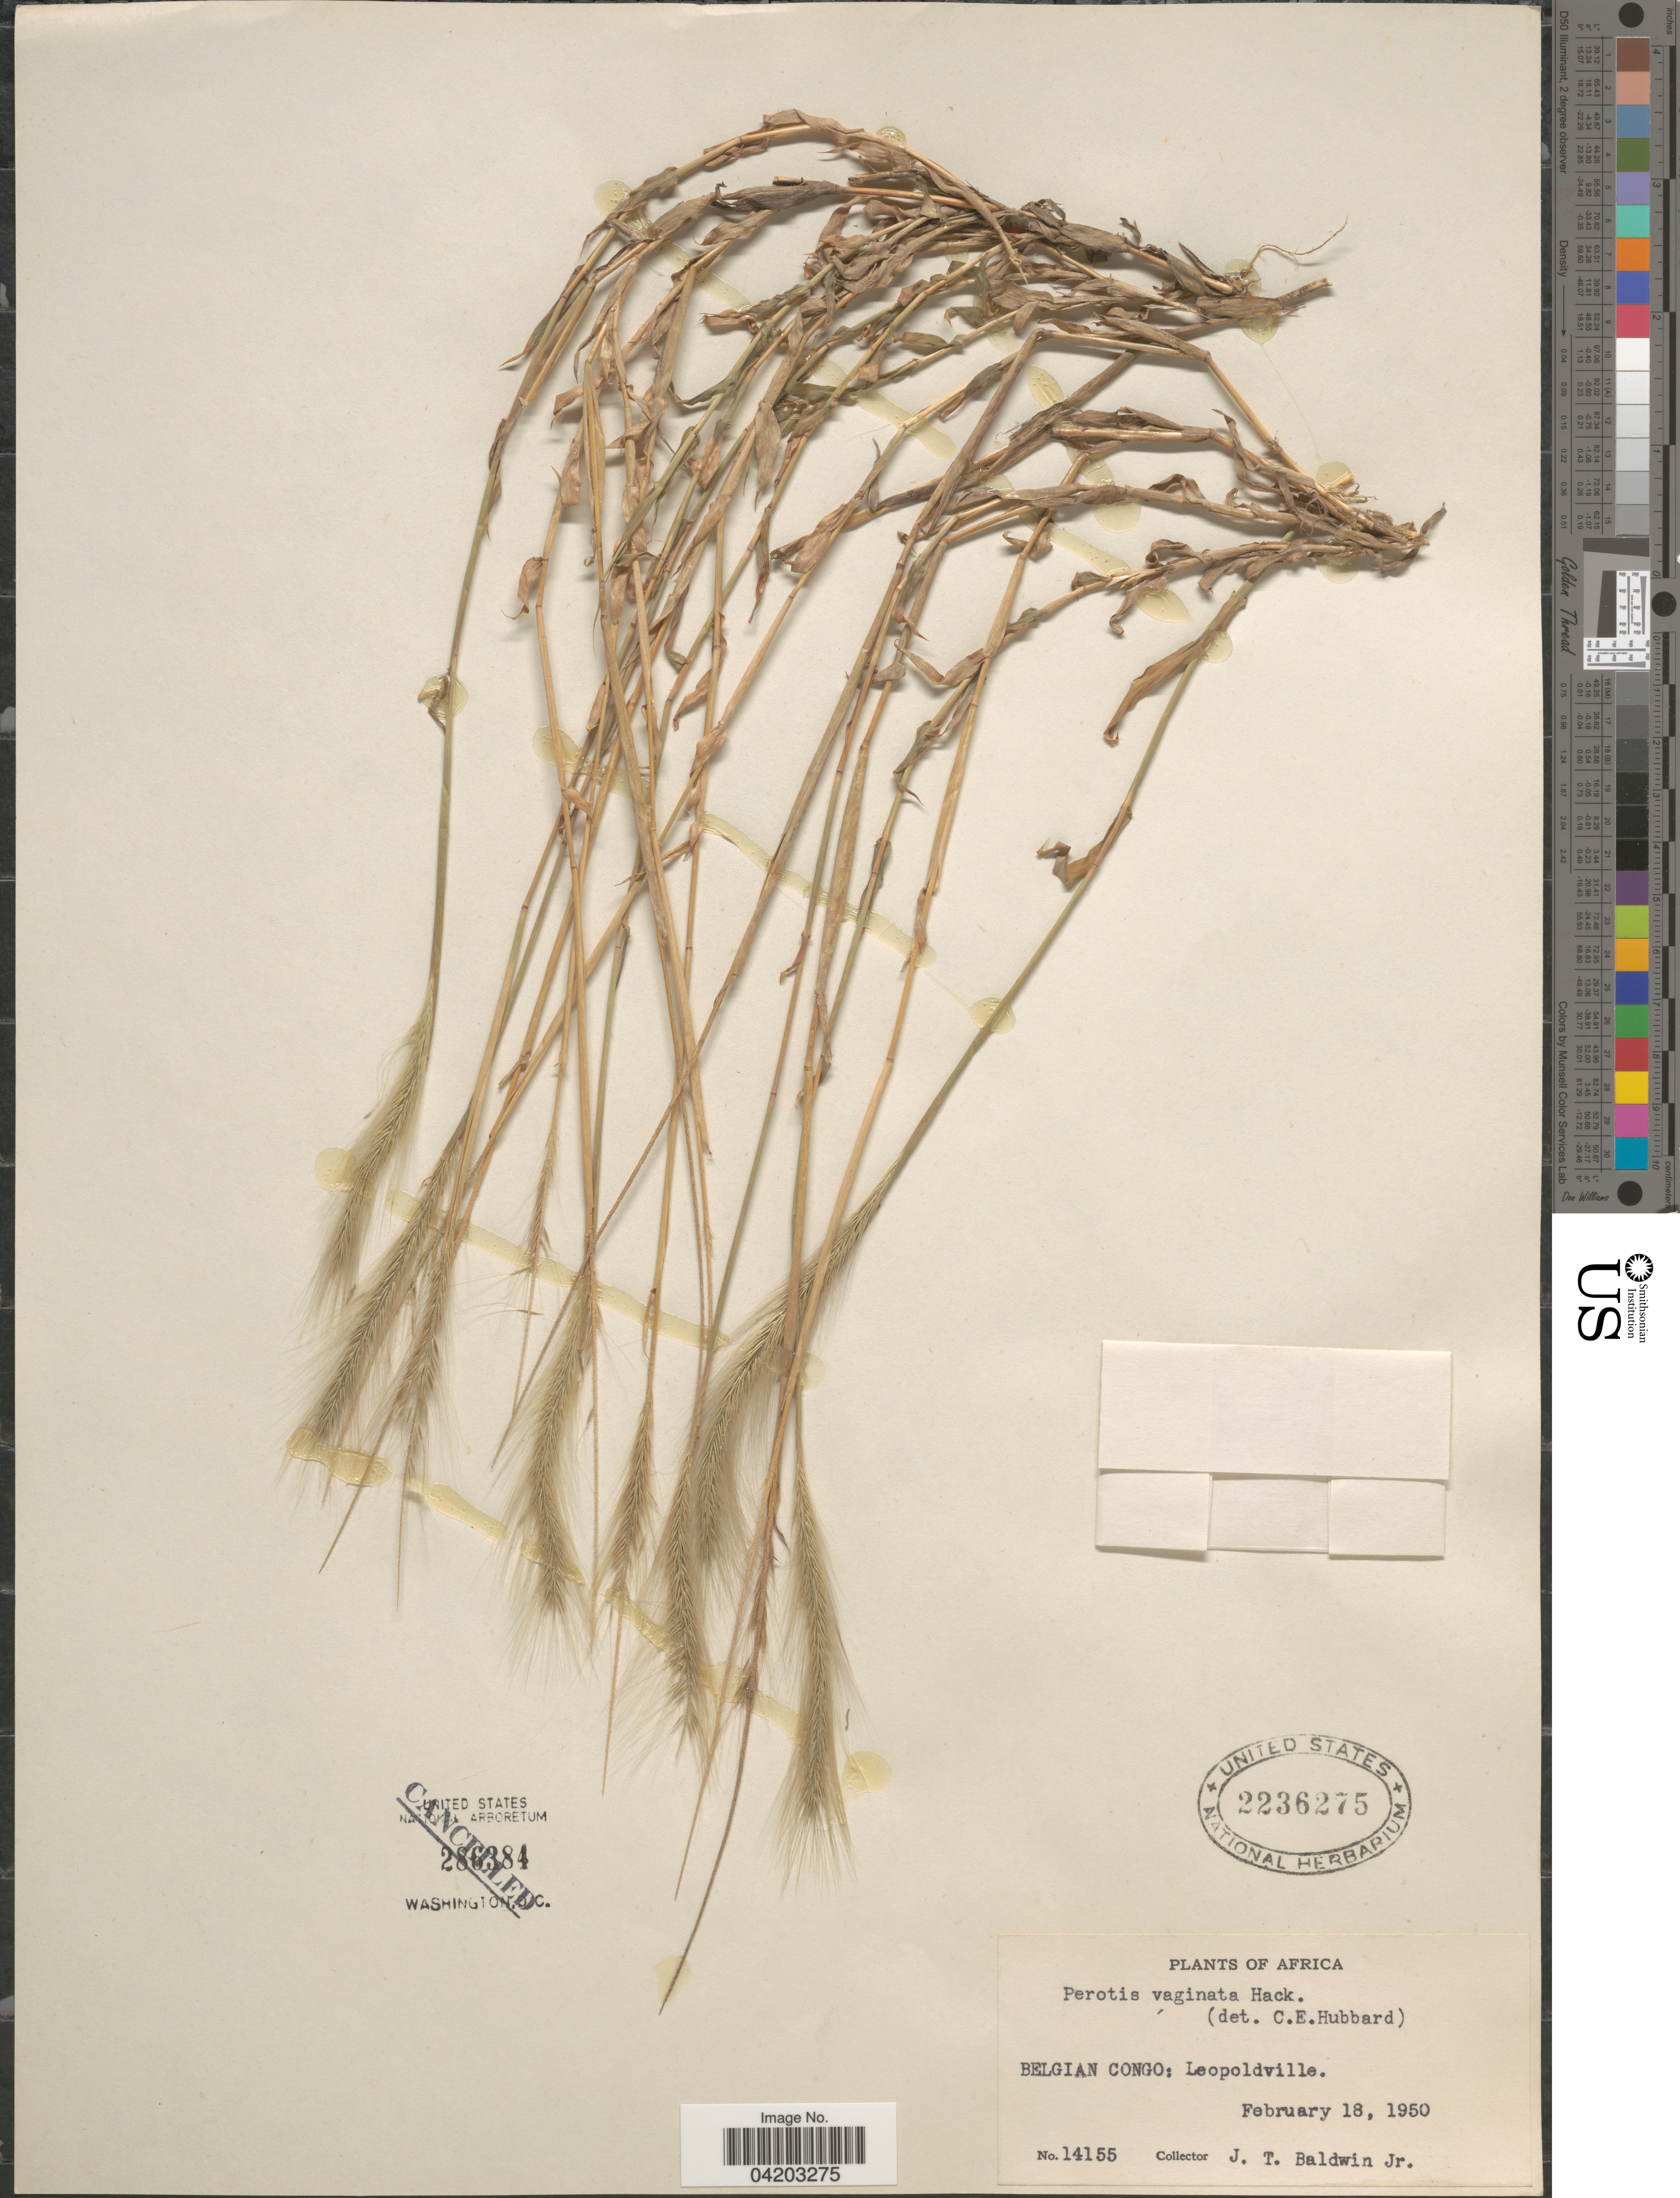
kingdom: Plantae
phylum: Tracheophyta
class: Liliopsida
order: Poales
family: Poaceae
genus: Perotis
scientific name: Perotis vaginata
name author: Hack.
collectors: J. T. Baldwin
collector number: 14155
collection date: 1950-02-18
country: Congo, Democratic Republic of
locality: Belgian Congo: Leopoldville.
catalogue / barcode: US 2236275